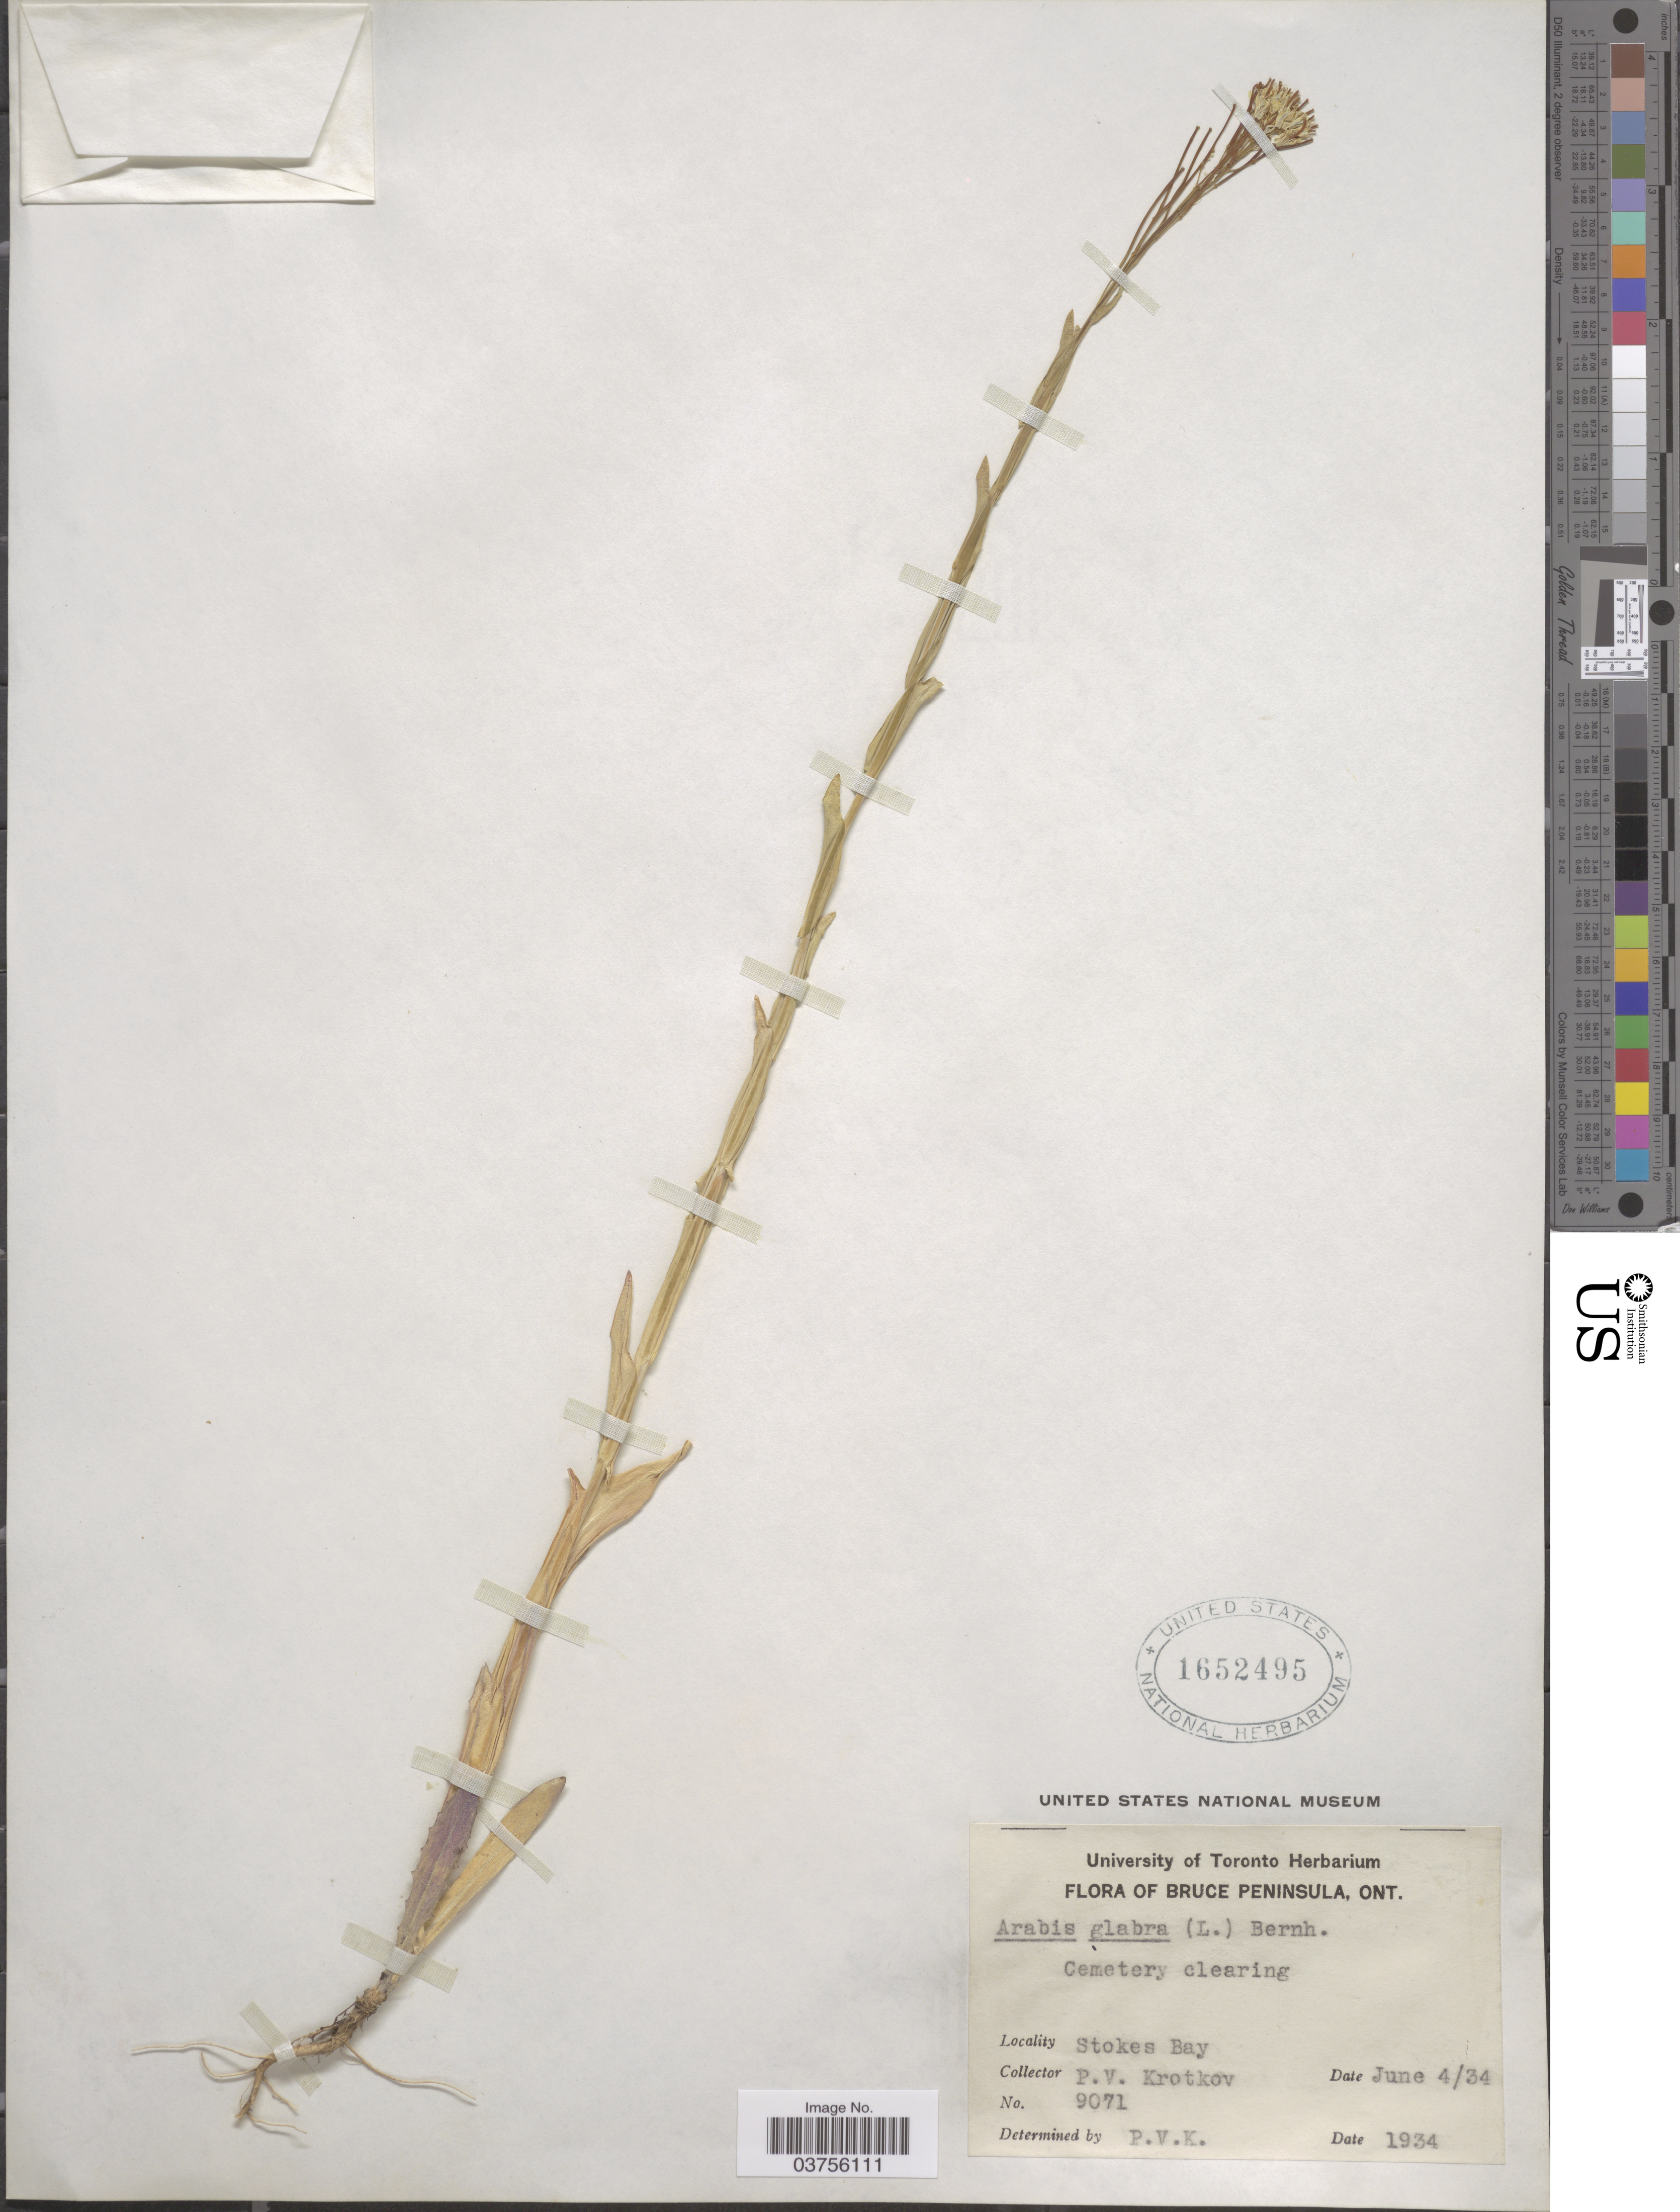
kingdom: Plantae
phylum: Tracheophyta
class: Magnoliopsida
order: Brassicales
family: Brassicaceae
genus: Turritis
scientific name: Turritis glabra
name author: L.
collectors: P. V. Krotkov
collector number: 9071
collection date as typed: Transcribed d/m/y: 4/6/34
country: Canada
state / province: Ontario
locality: Bruce Peninsula. Stokes Bay.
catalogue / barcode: US 1652495